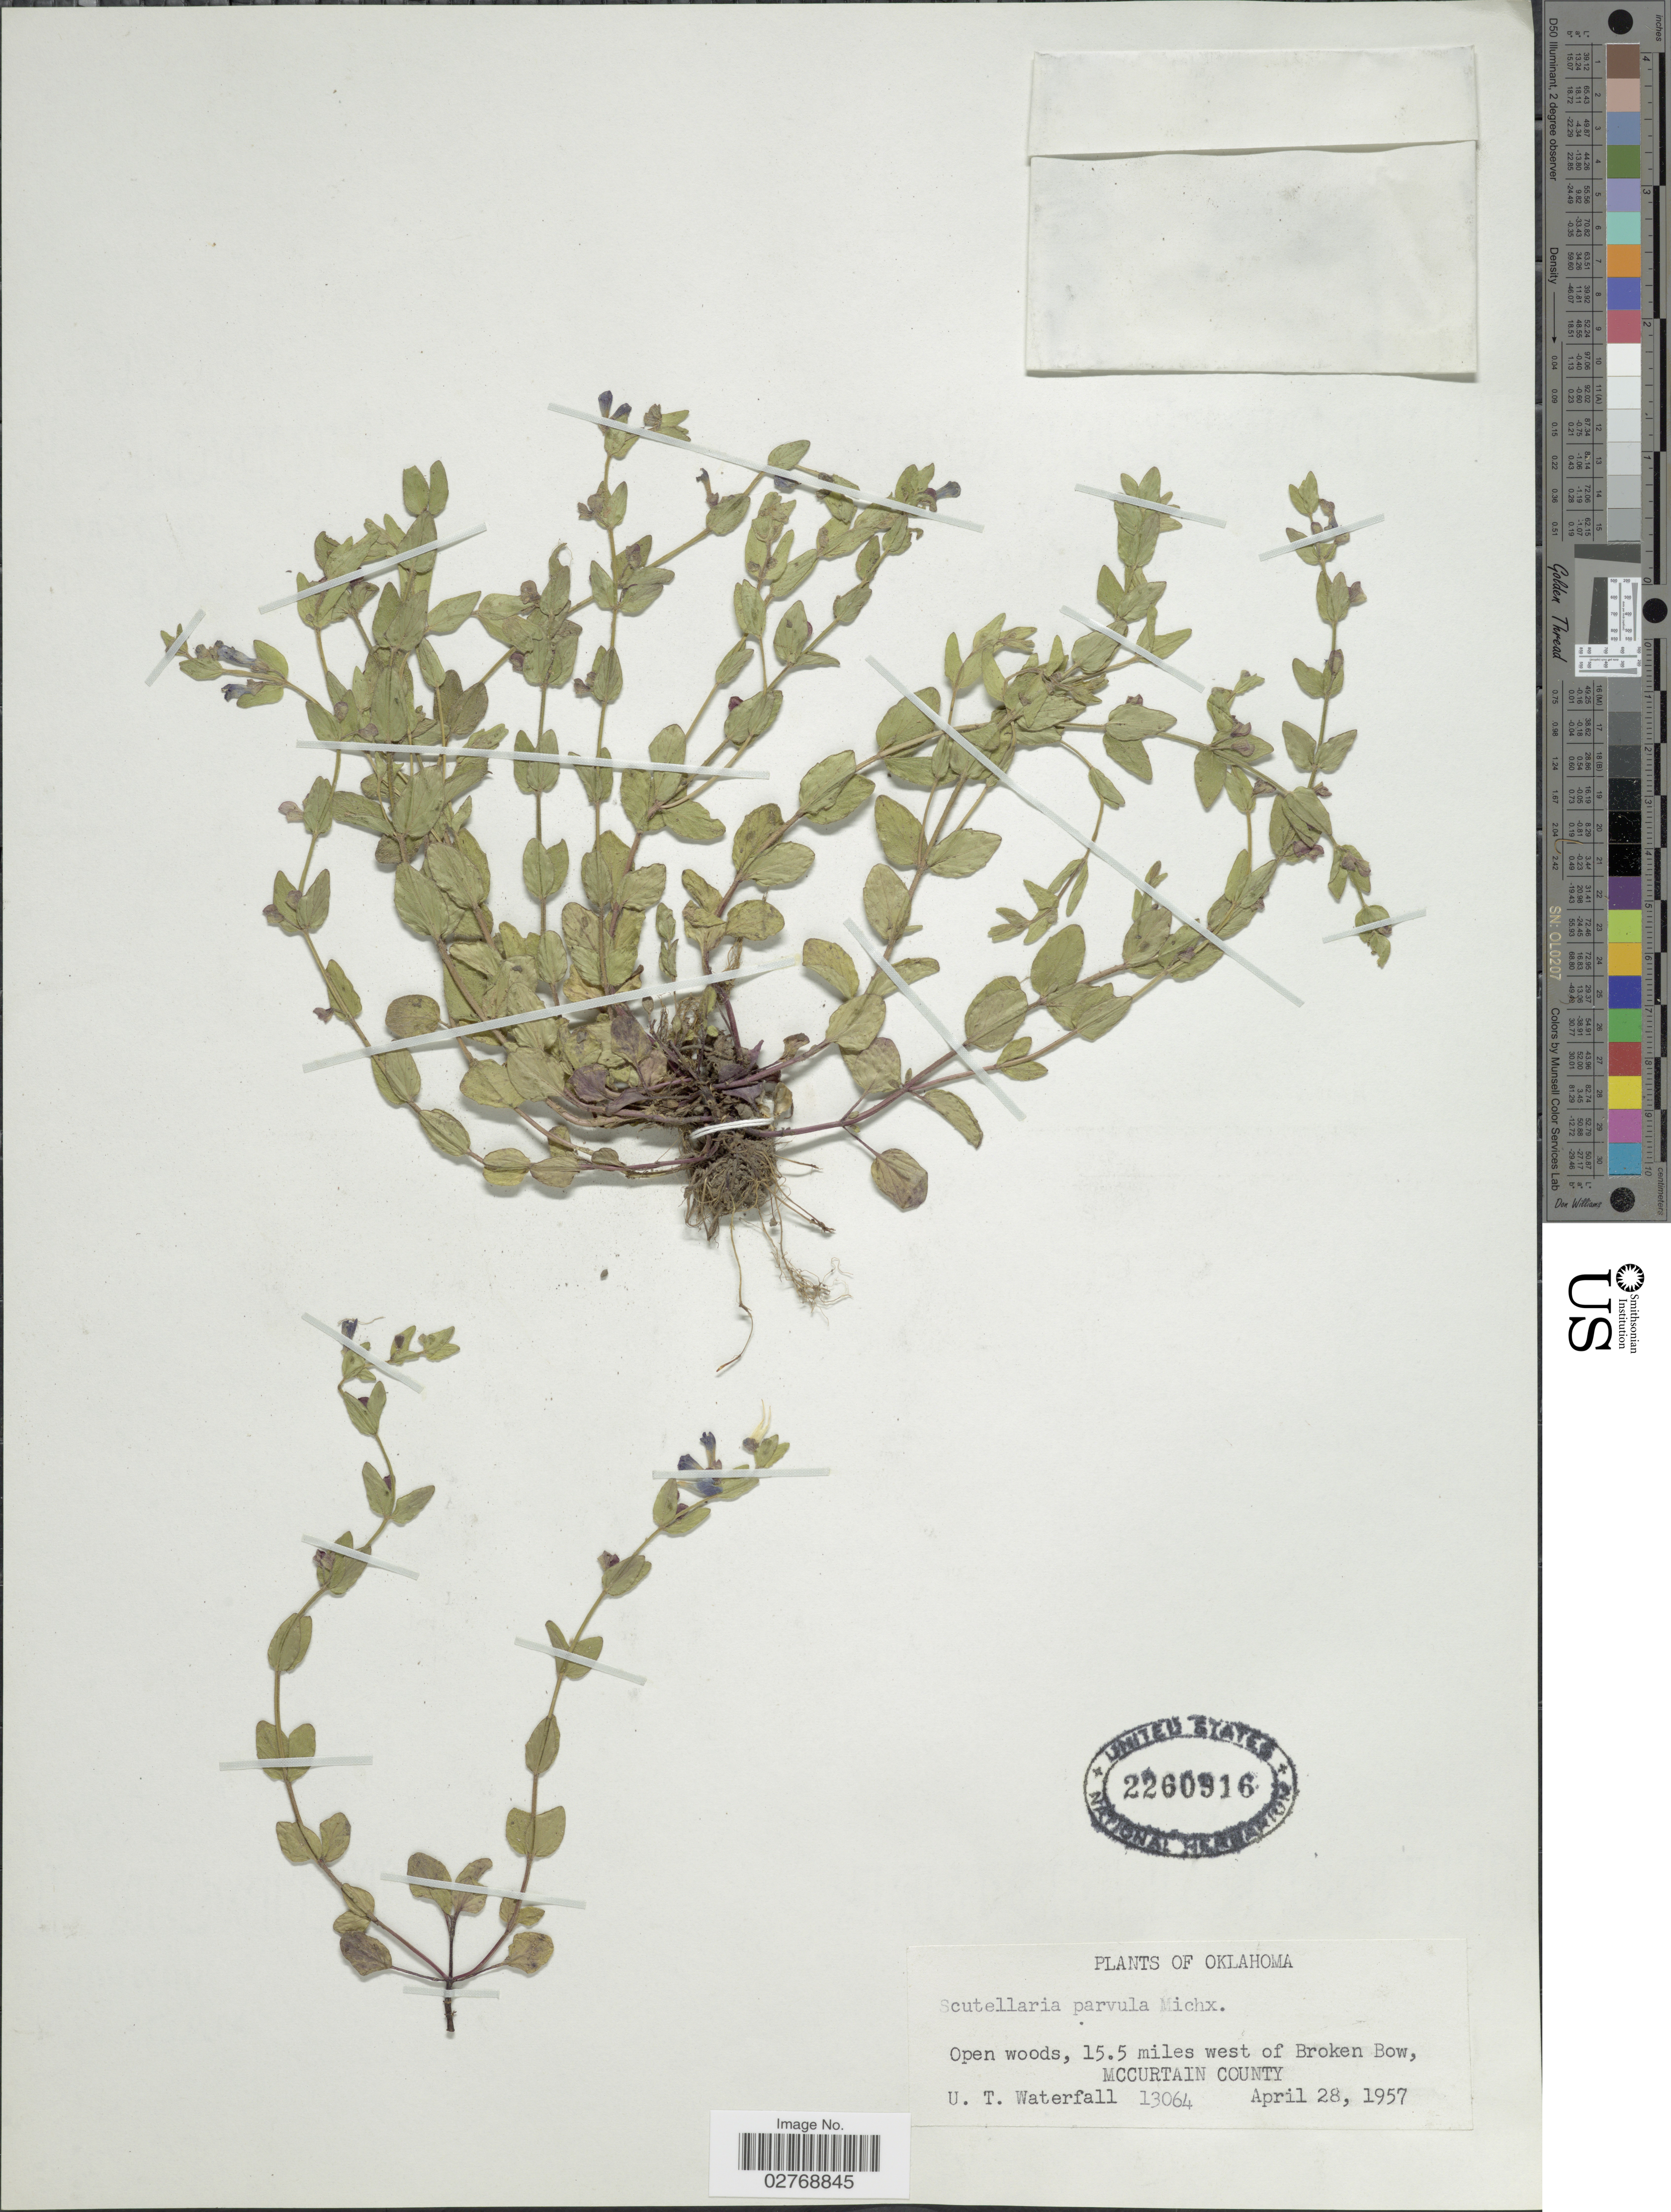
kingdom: Plantae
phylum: Tracheophyta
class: Magnoliopsida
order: Lamiales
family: Lamiaceae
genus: Scutellaria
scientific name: Scutellaria parvula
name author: Michx.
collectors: U. T. Waterfall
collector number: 13064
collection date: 1957-04-28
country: United States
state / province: Oklahoma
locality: Open woods, 15.5 miles west of Broken Bow, McCurtain County.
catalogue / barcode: US 2260916